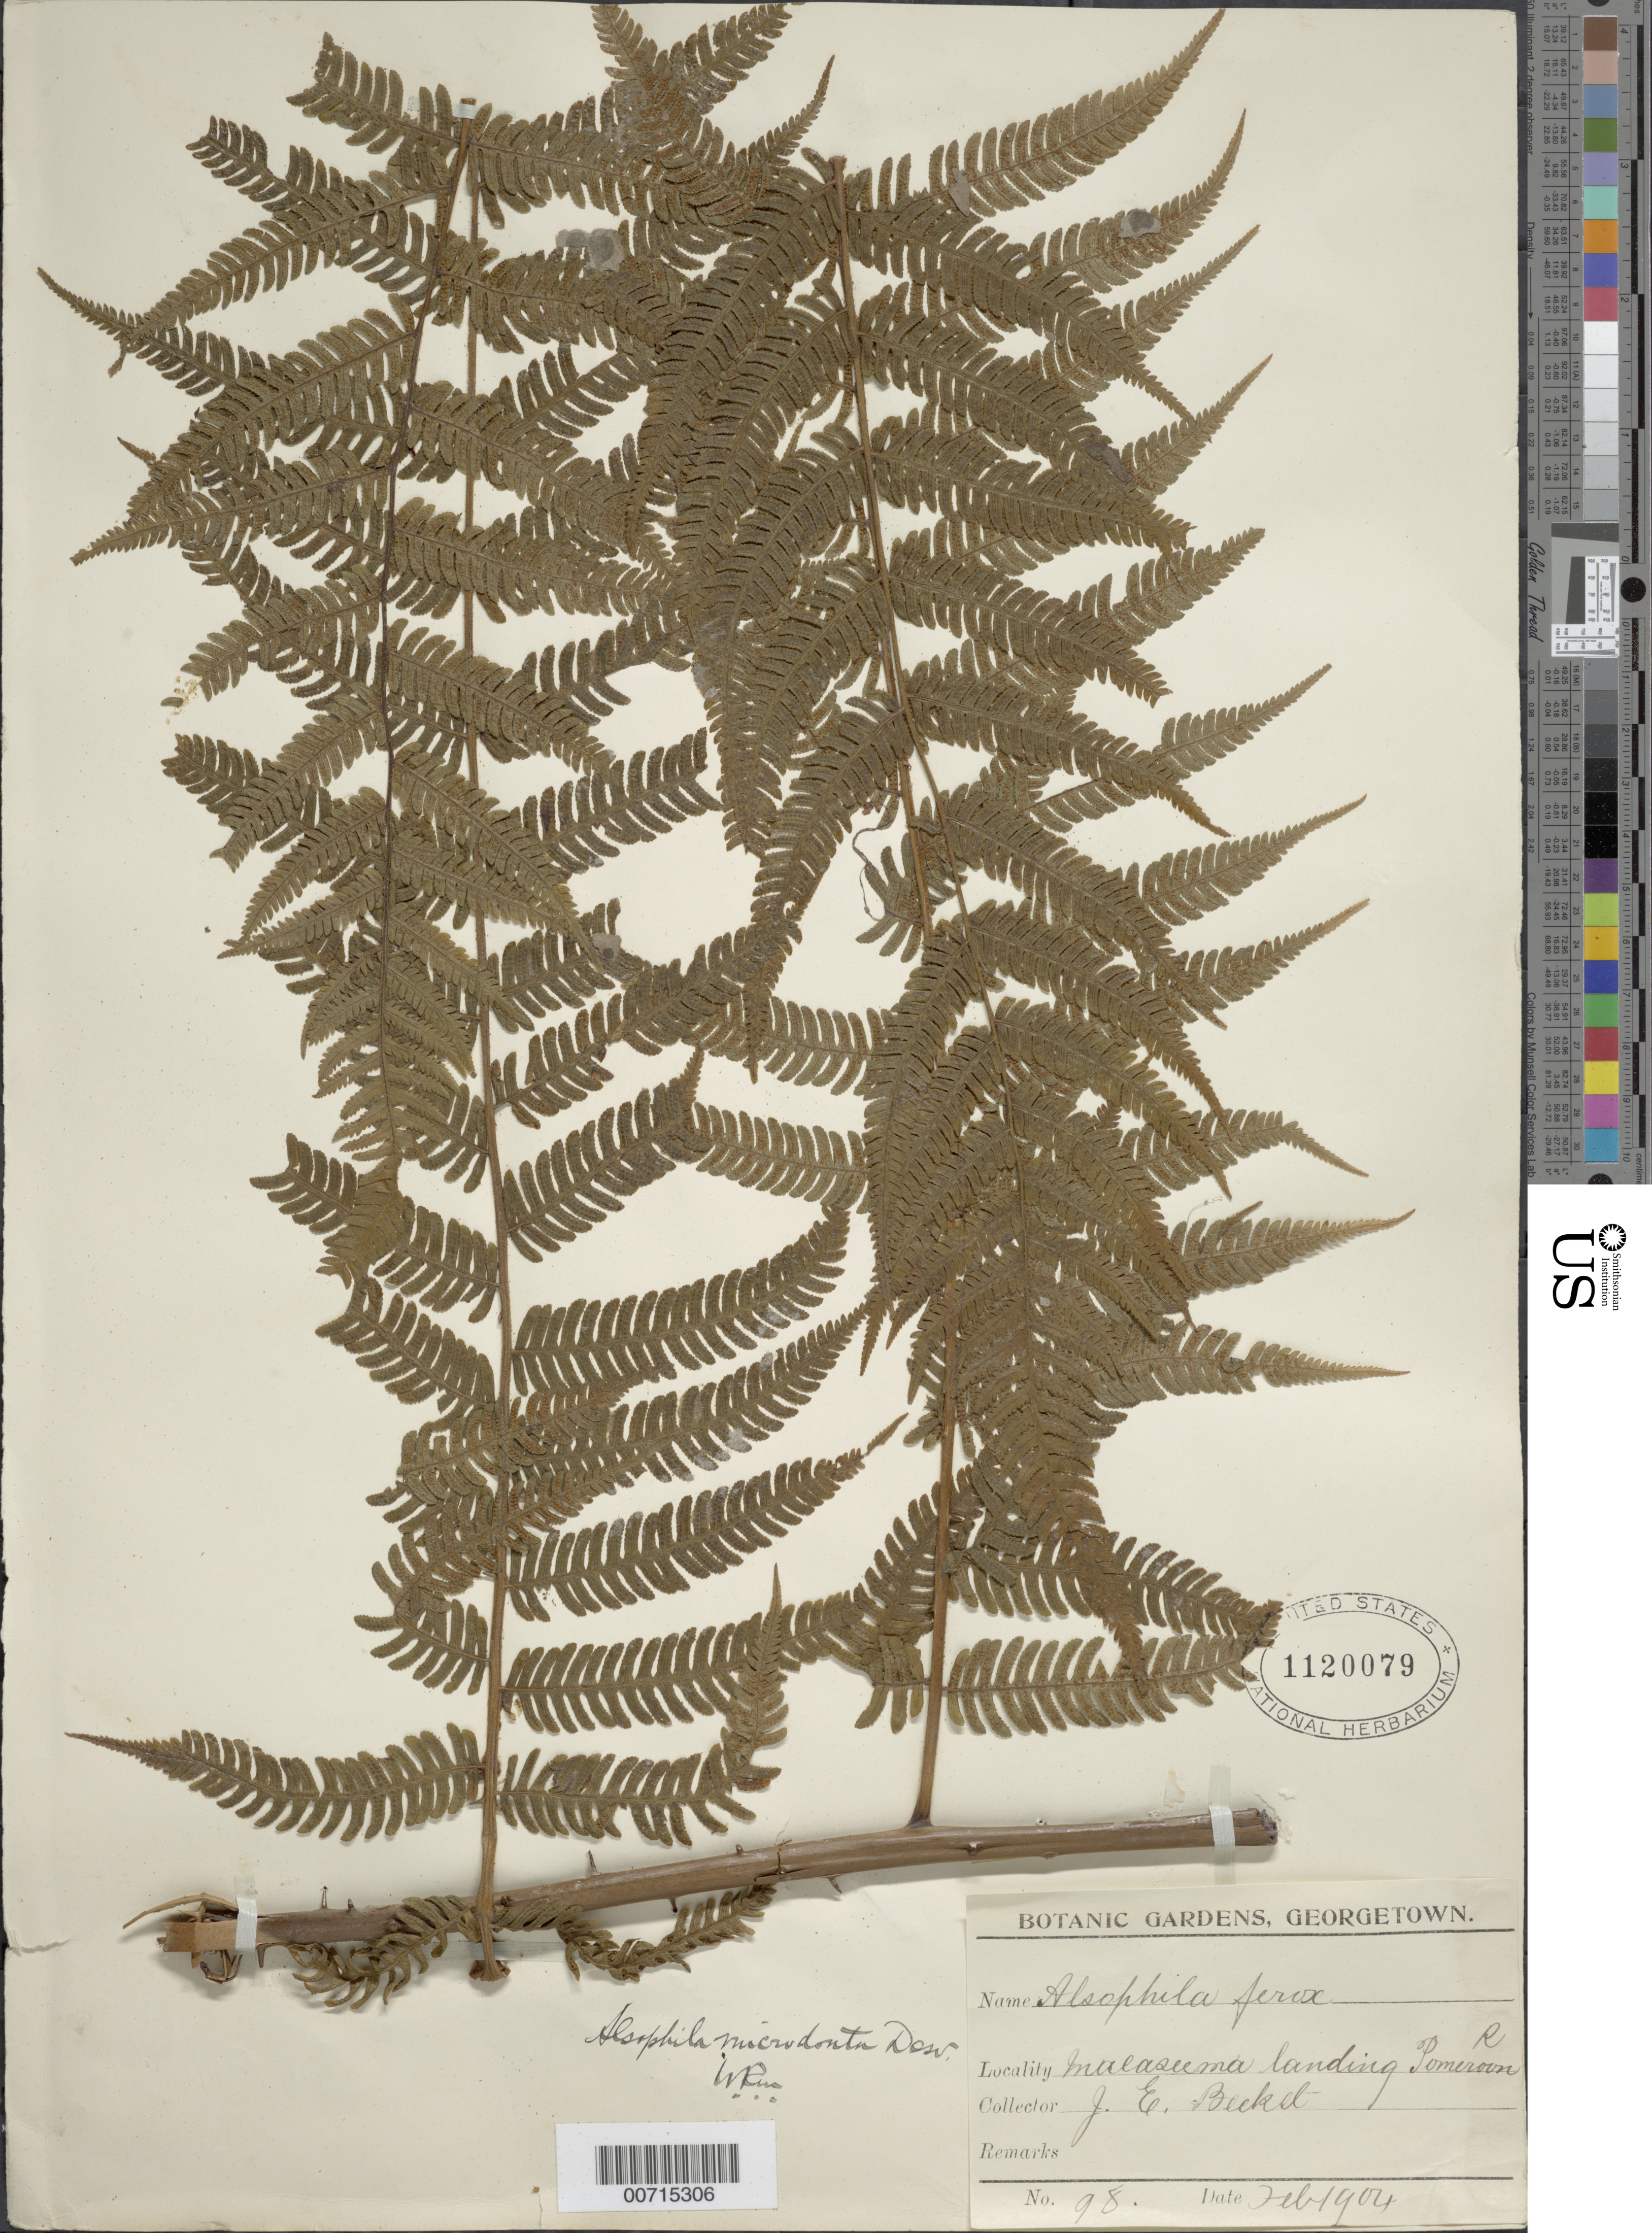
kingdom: Plantae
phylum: Tracheophyta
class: Polypodiopsida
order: Cyatheales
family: Cyatheaceae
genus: Cyathea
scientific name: Cyathea microdonta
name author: (Desv.) Domin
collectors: J. Beckett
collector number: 98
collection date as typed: Feb-04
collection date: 2004-02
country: Guyana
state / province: Pomeroon-Supenaam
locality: Maeasuma Landing, Pomeroon R.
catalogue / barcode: US 1120079